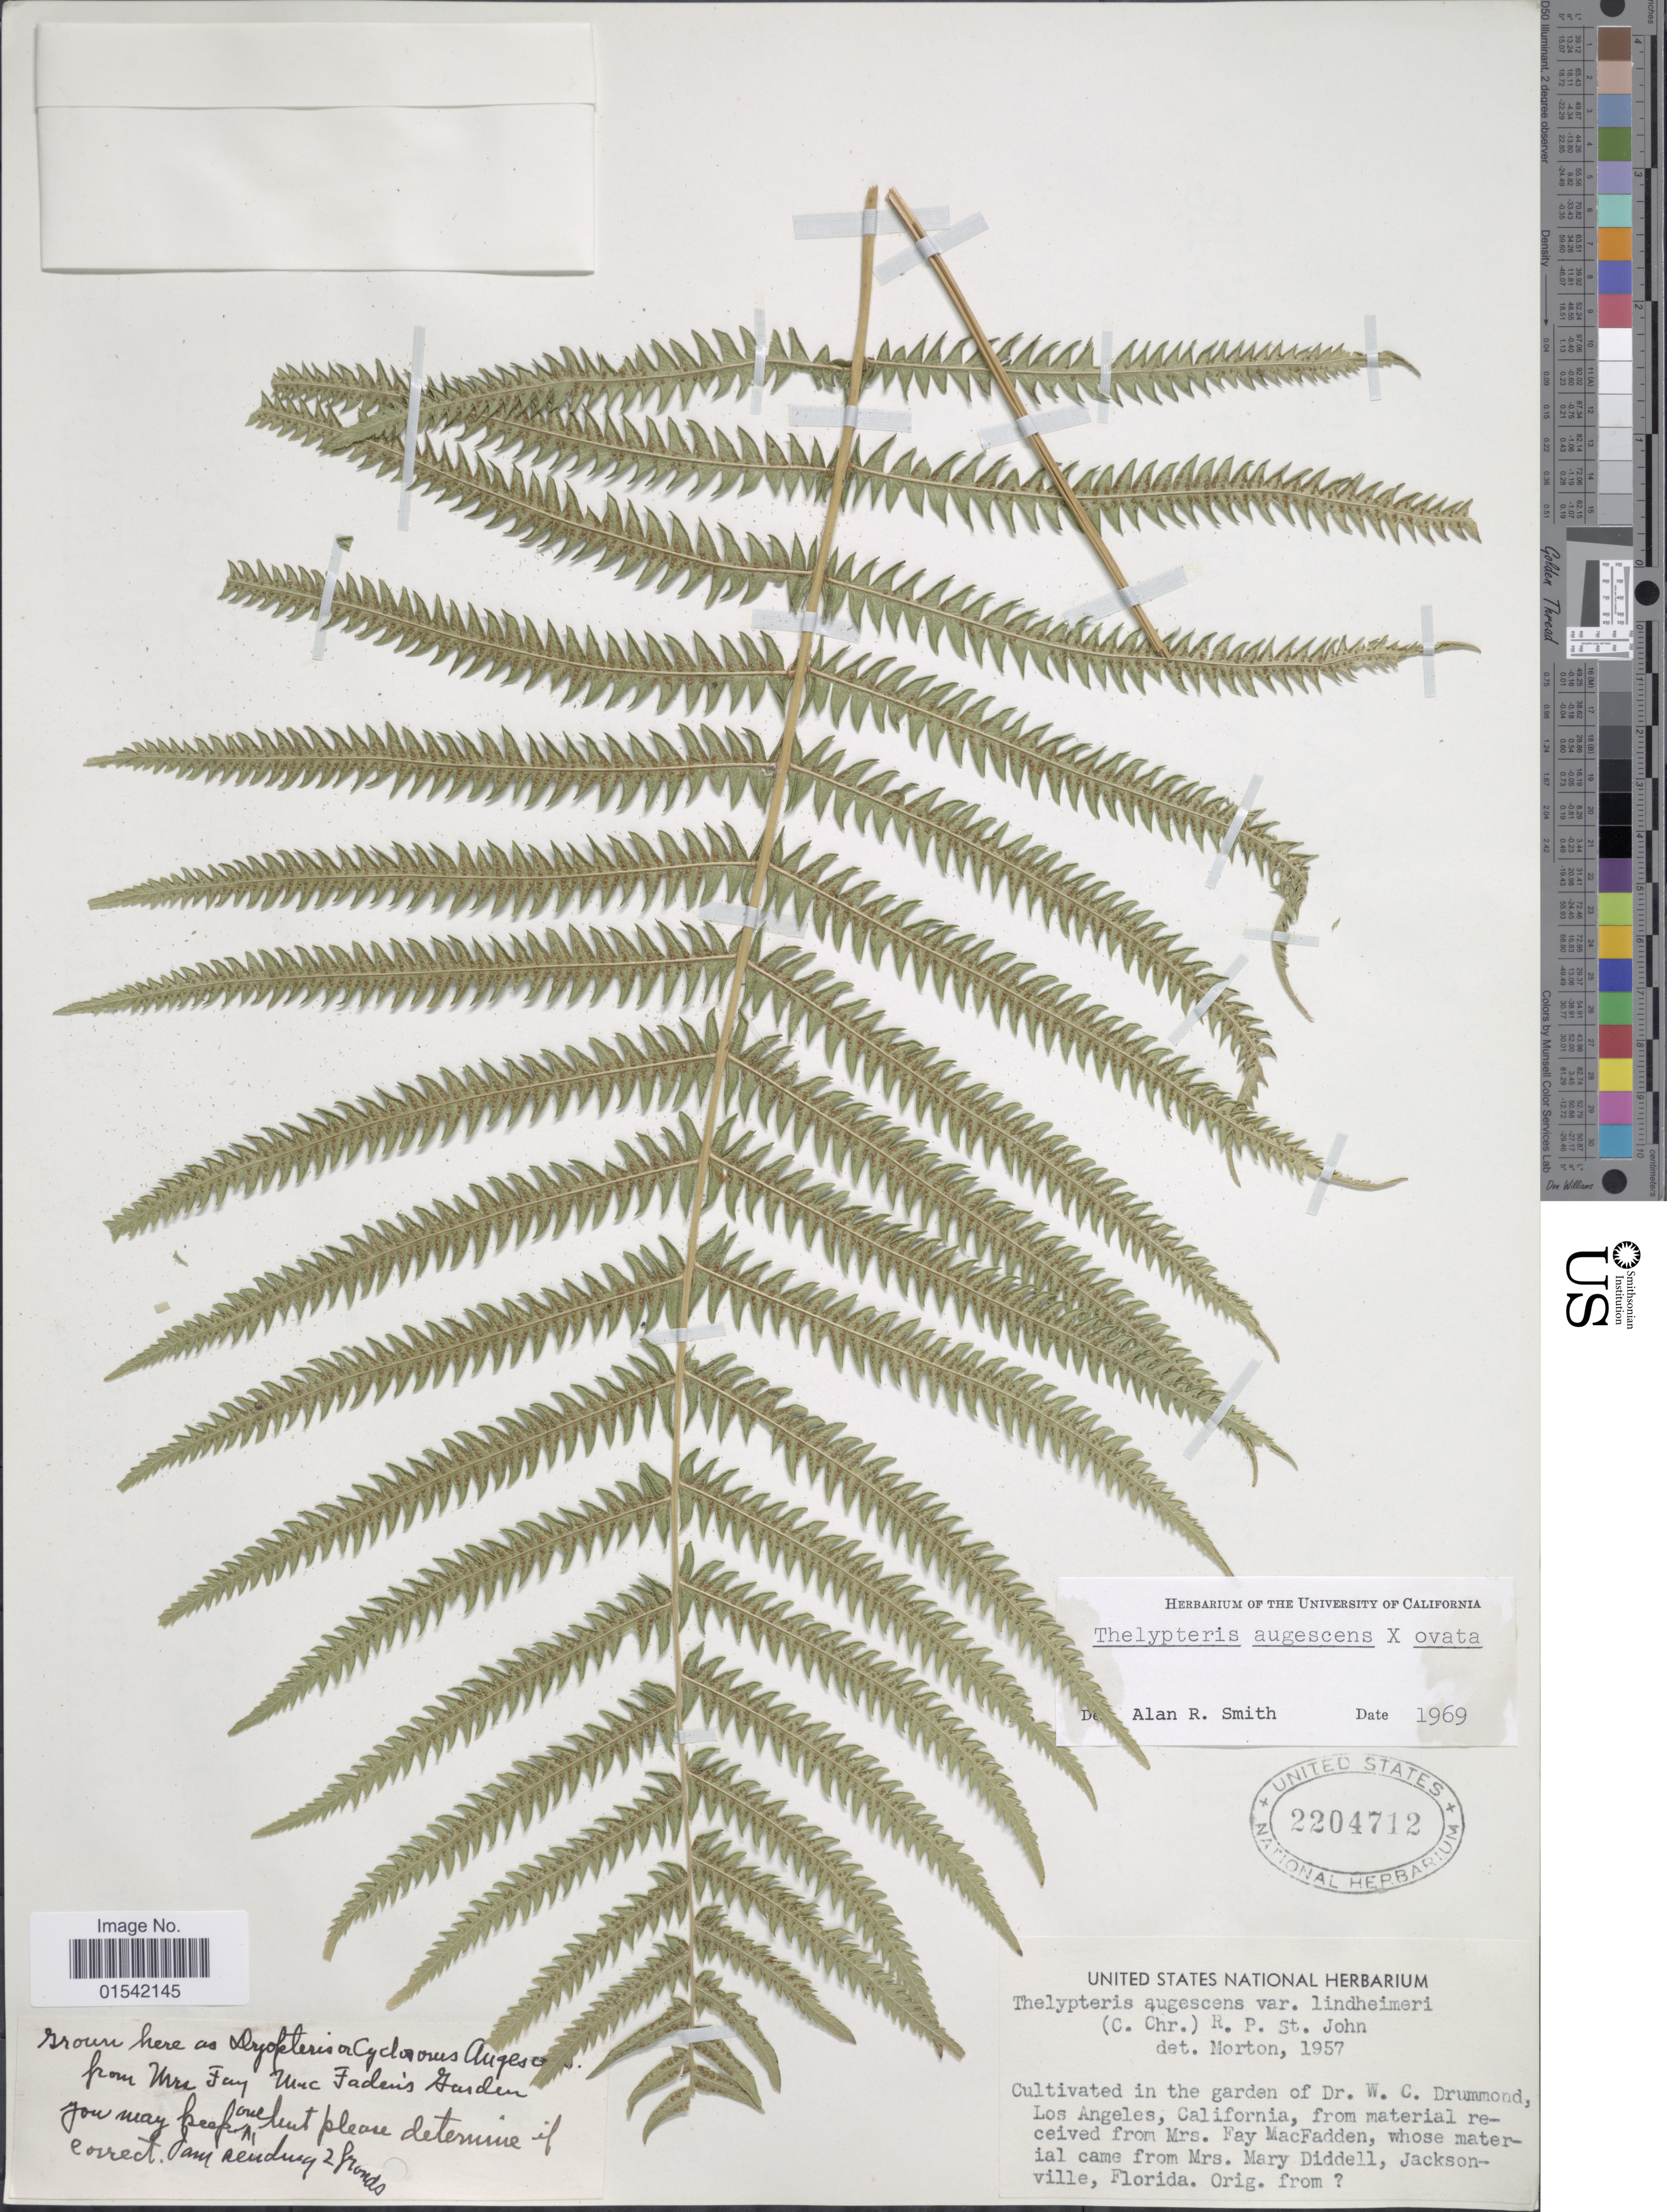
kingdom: Plantae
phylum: Tracheophyta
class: Polypodiopsida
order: Polypodiales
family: Thelypteridaceae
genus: Cyclosorus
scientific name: Cyclosorus augescens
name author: (Link) Mazumdar & Mukhop.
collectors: ex herb. United States National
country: United States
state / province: California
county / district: Los Angeles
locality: Cultivated in the garden of Dr. W.C. Drummond, Los Angeles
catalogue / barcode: US 2204712